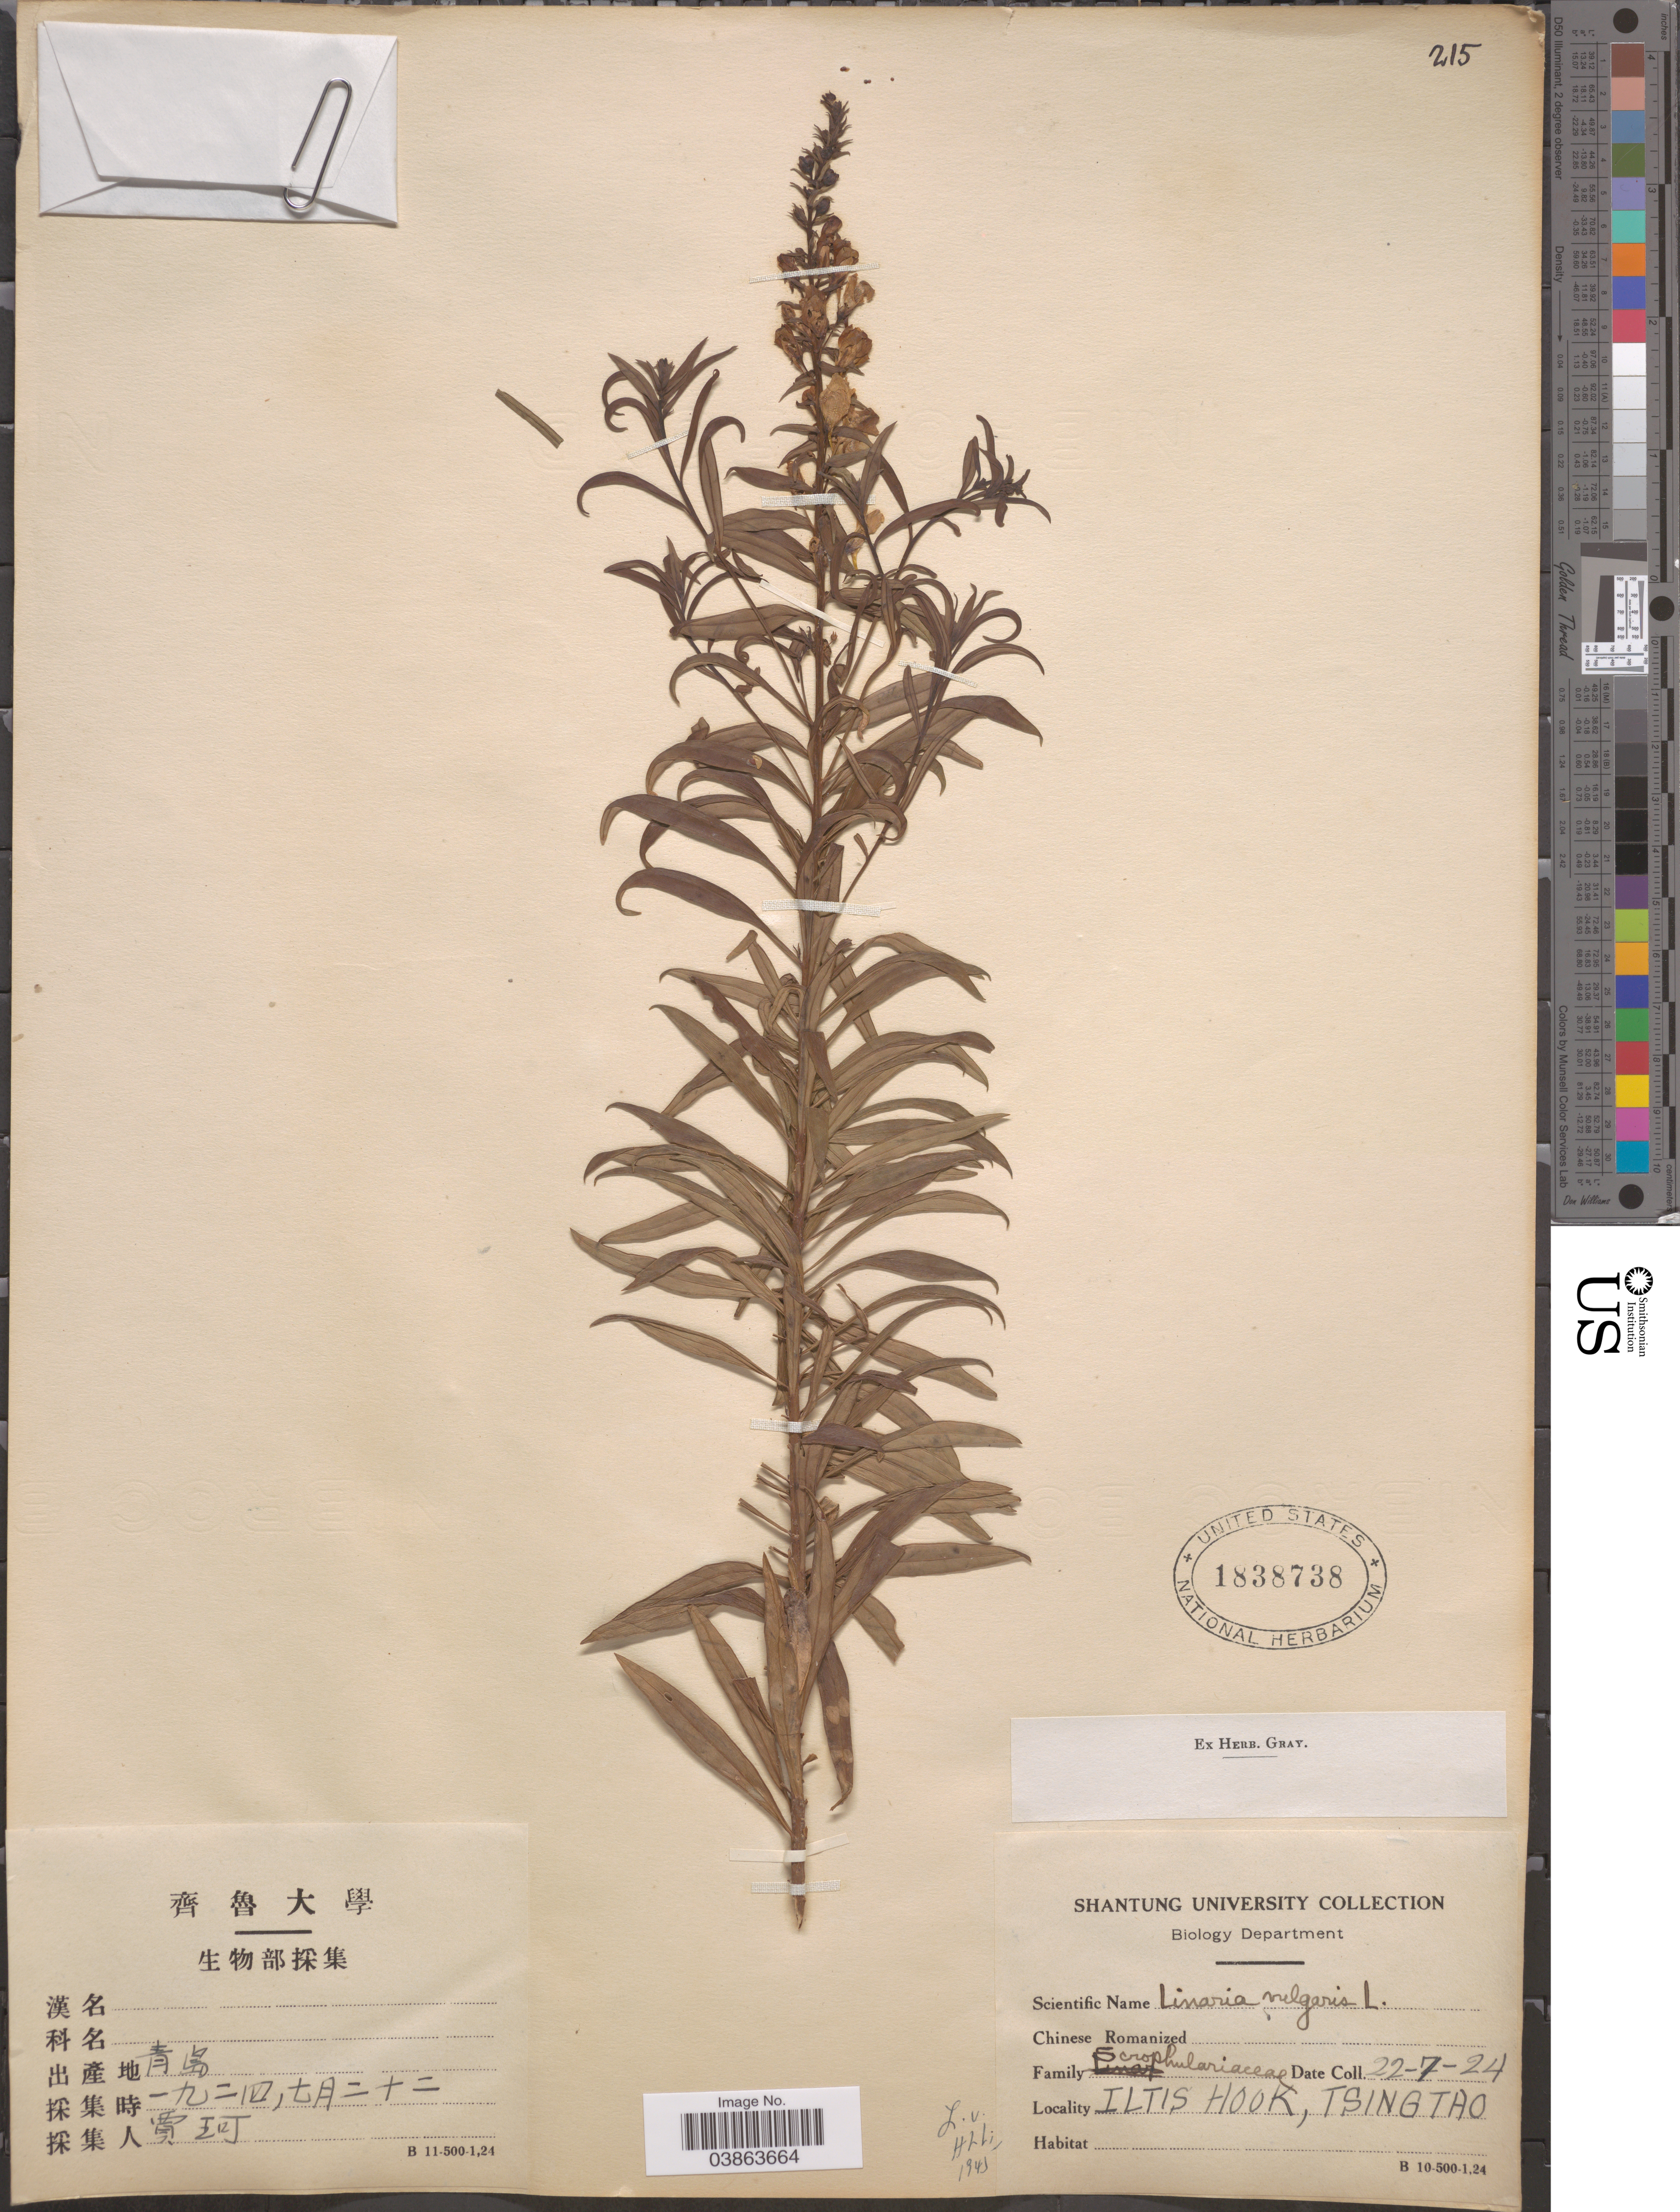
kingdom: Plantae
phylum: Tracheophyta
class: Magnoliopsida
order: Lamiales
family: Plantaginaceae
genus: Linaria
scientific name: Linaria vulgaris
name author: Mill.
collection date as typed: Transcribed d/m/y: 22/7/24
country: China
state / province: Shandong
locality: Iltis Hook, Tsingtao.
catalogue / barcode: US 1838738